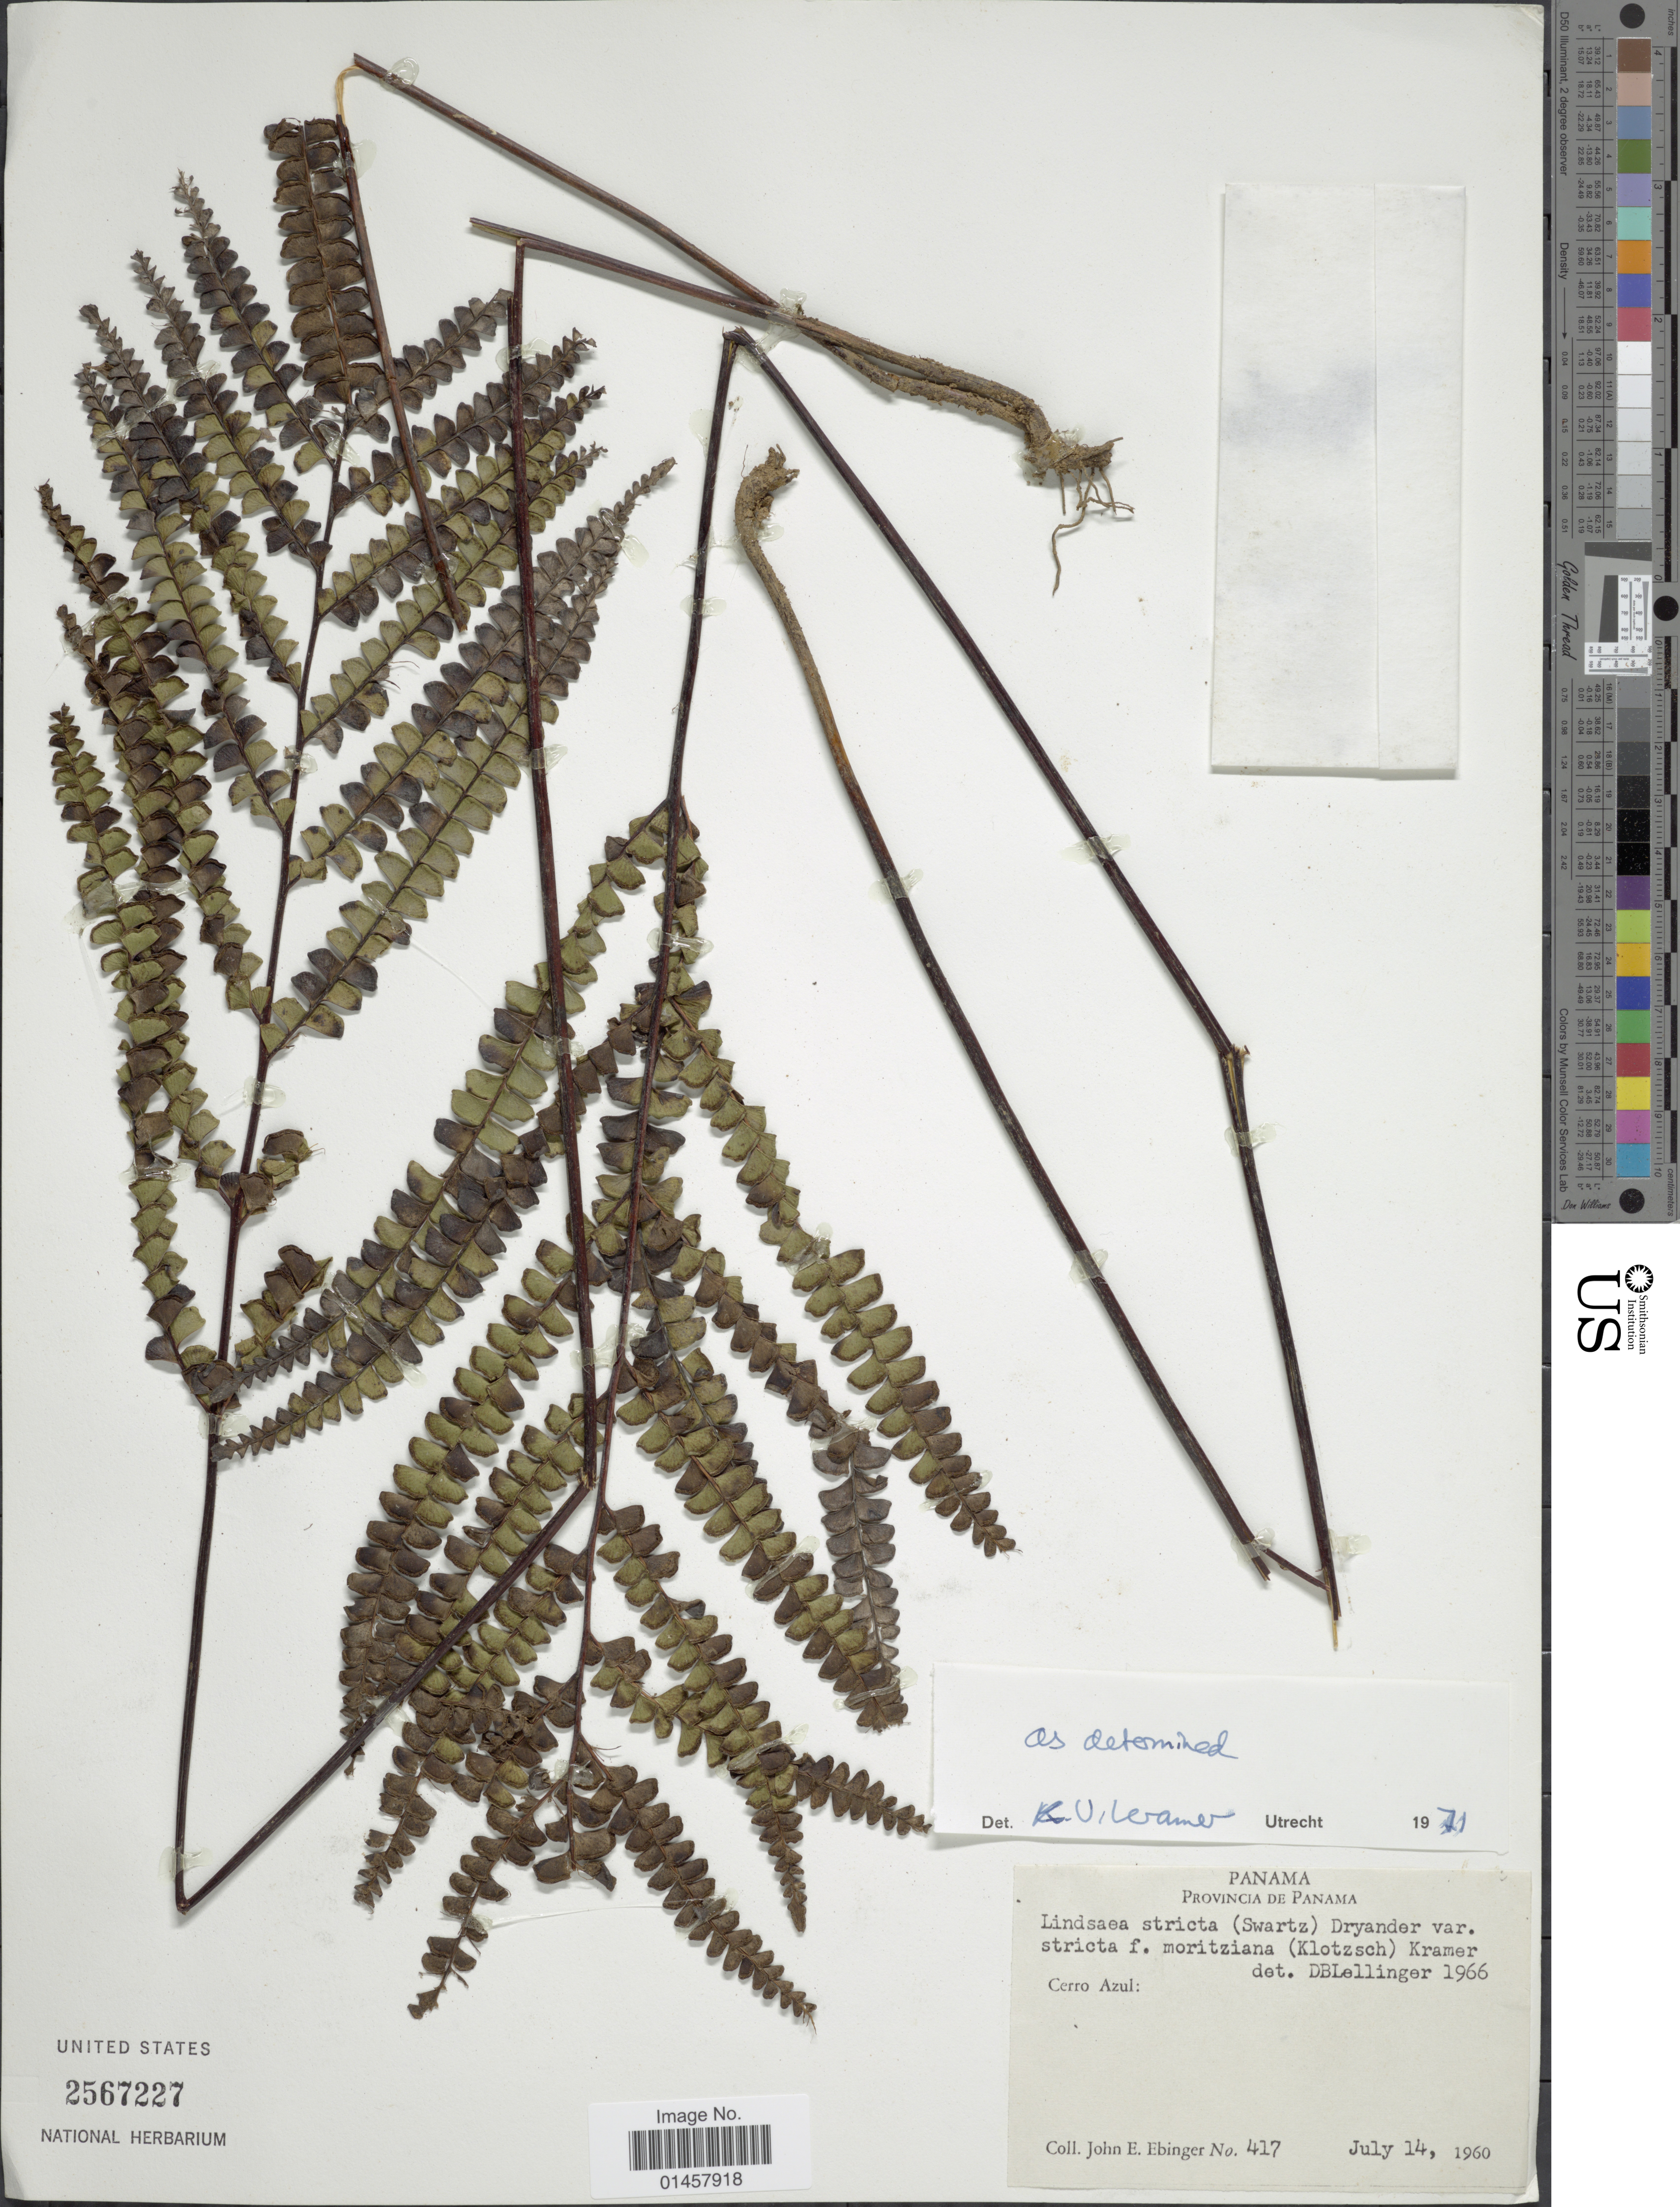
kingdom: Plantae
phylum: Tracheophyta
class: Polypodiopsida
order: Polypodiales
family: Lindsaeaceae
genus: Lindsaea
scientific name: Lindsaea stricta f. moritziana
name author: K.U. Kramer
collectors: J. Ebinger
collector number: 417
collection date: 1960-07-14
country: Panama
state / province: Panamá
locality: Provincia de Panama, Cerro Azul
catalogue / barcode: US 2567227